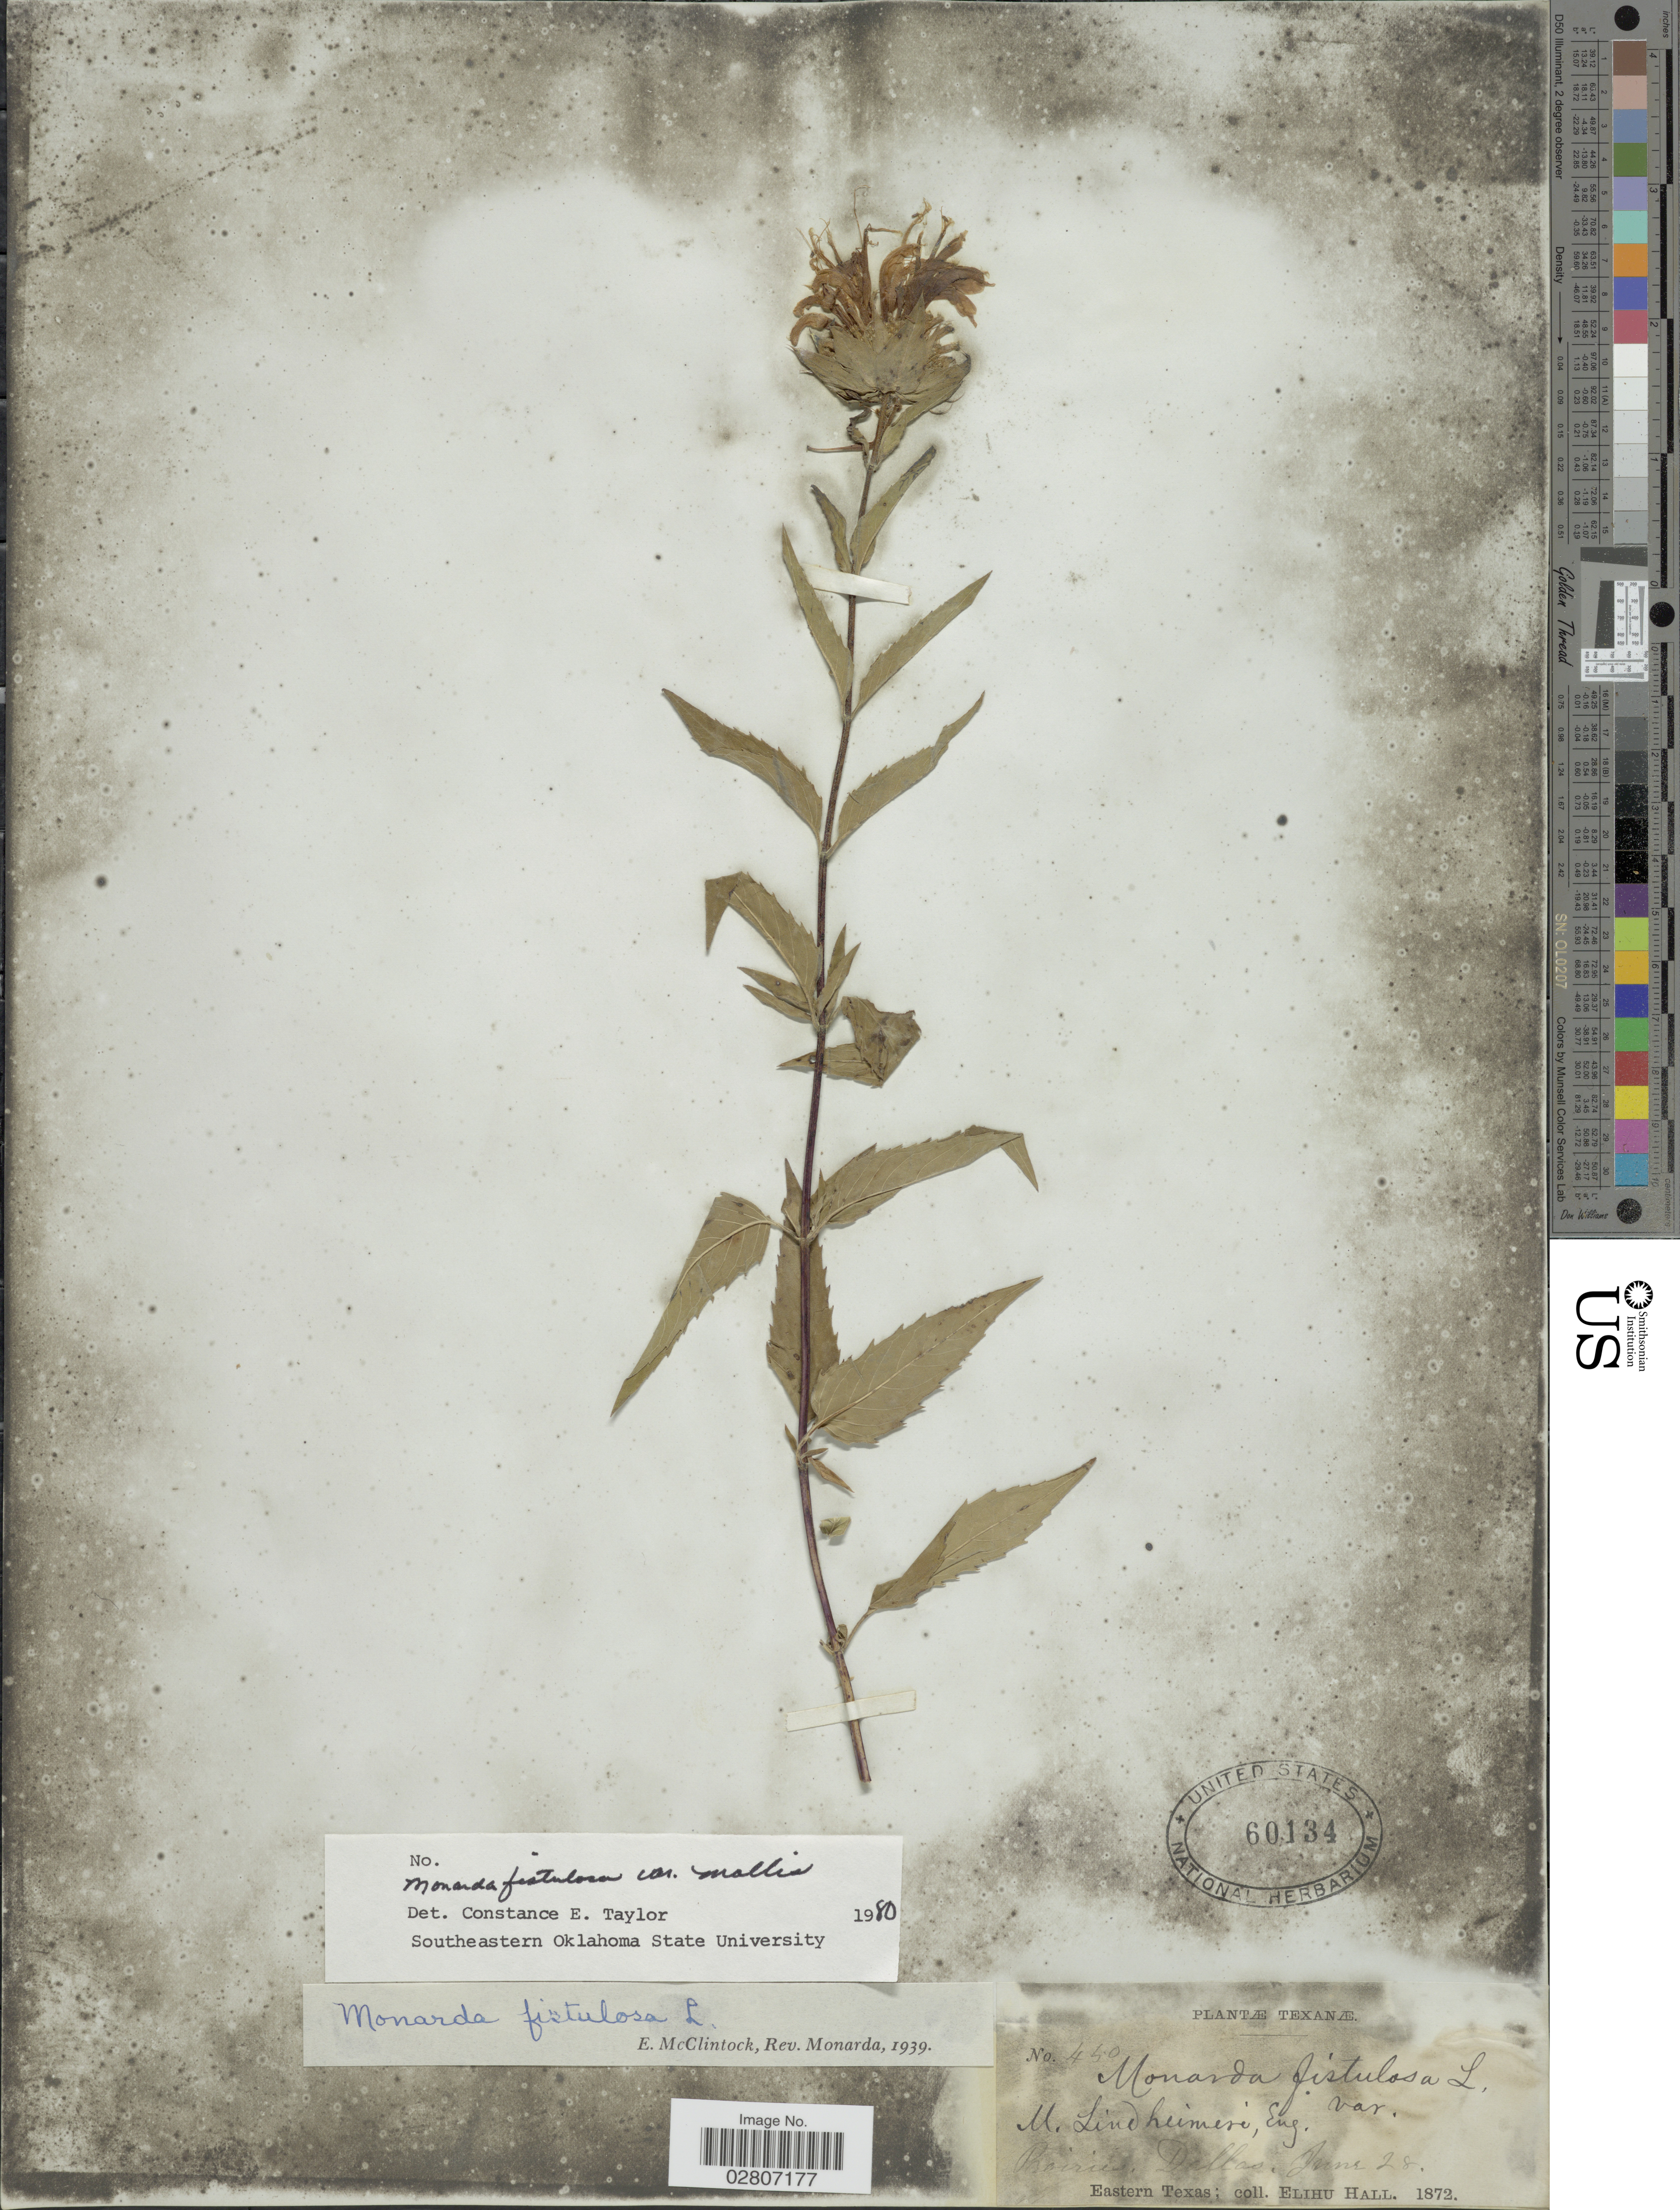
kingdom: Plantae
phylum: Tracheophyta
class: Magnoliopsida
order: Lamiales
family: Lamiaceae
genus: Monarda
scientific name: Monarda fistulosa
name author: L.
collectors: E. Hall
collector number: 450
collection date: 1872-06-28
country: United States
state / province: Texas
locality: Prairies, Dallas.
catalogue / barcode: US 60134